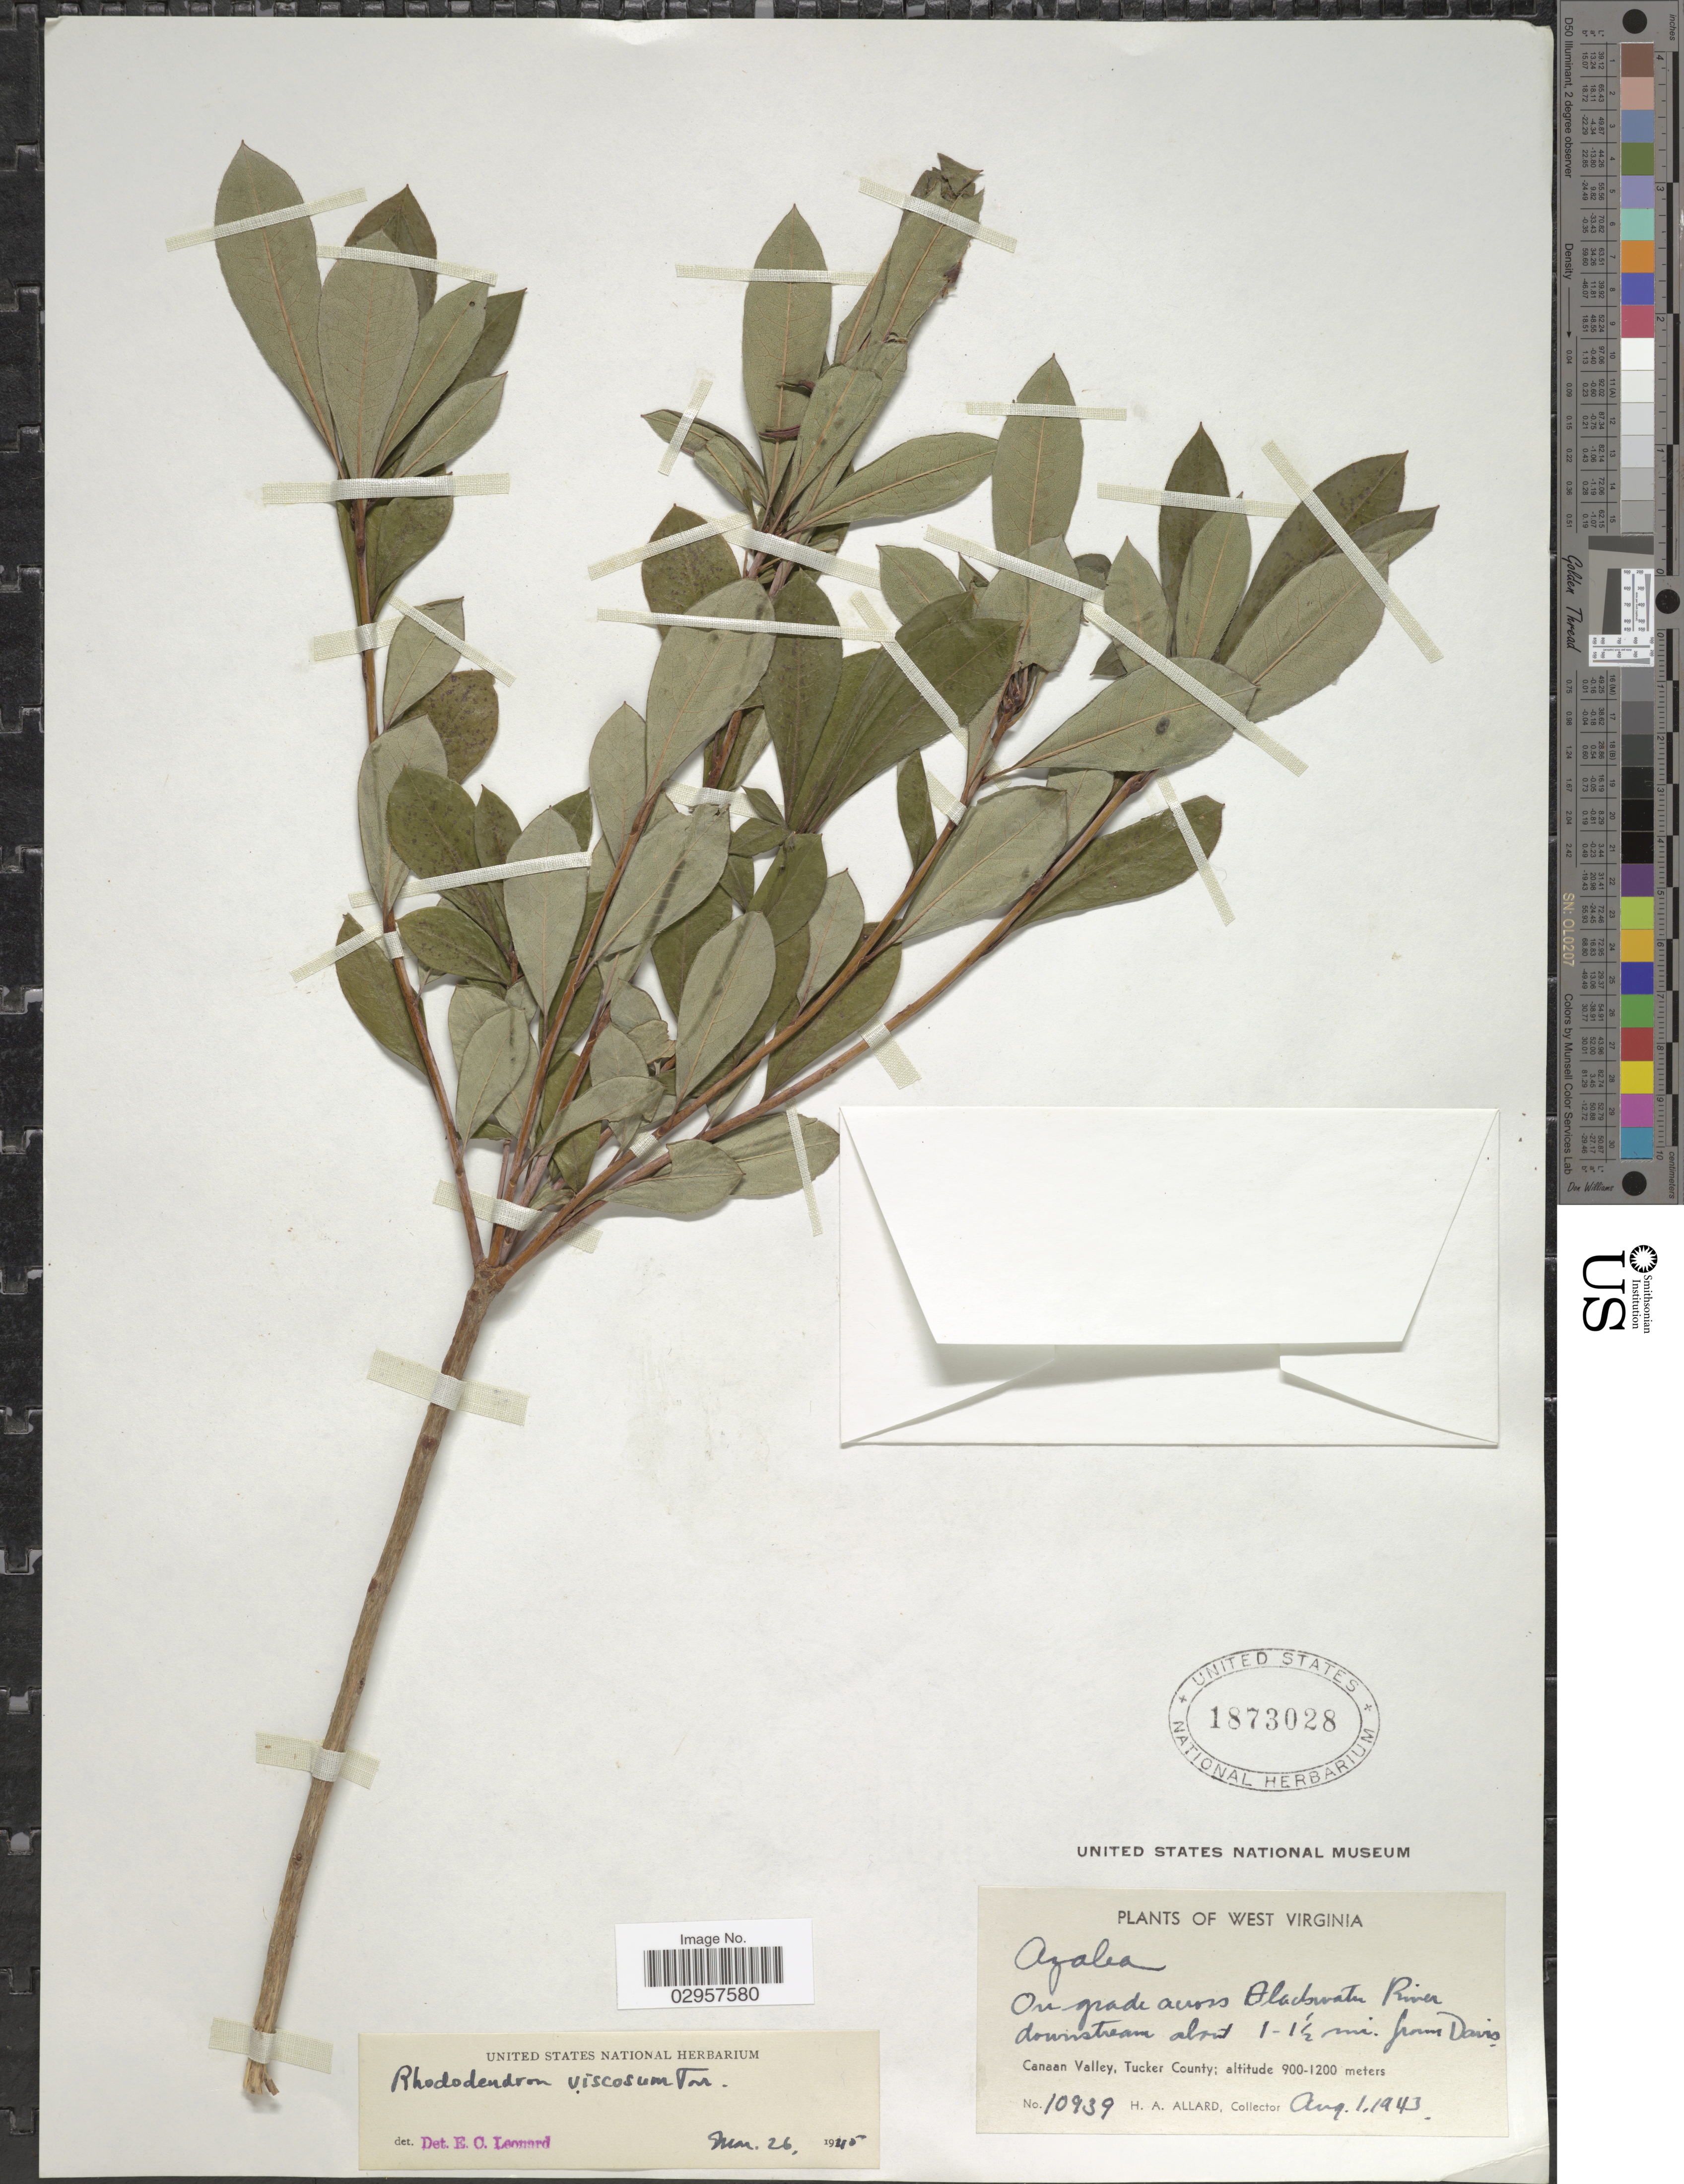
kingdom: Plantae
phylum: Tracheophyta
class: Magnoliopsida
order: Ericales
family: Ericaceae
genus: Rhododendron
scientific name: Rhododendron arborescens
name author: (Pursh) Torr.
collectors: H. A. Allard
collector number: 10939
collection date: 1943-08-01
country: United States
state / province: West Virginia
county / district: Tucker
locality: On grade across Blackwater River downstream about 1-1½ mi. from Davis. Canaan Valley, Tucker County.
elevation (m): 900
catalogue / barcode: US 1873028